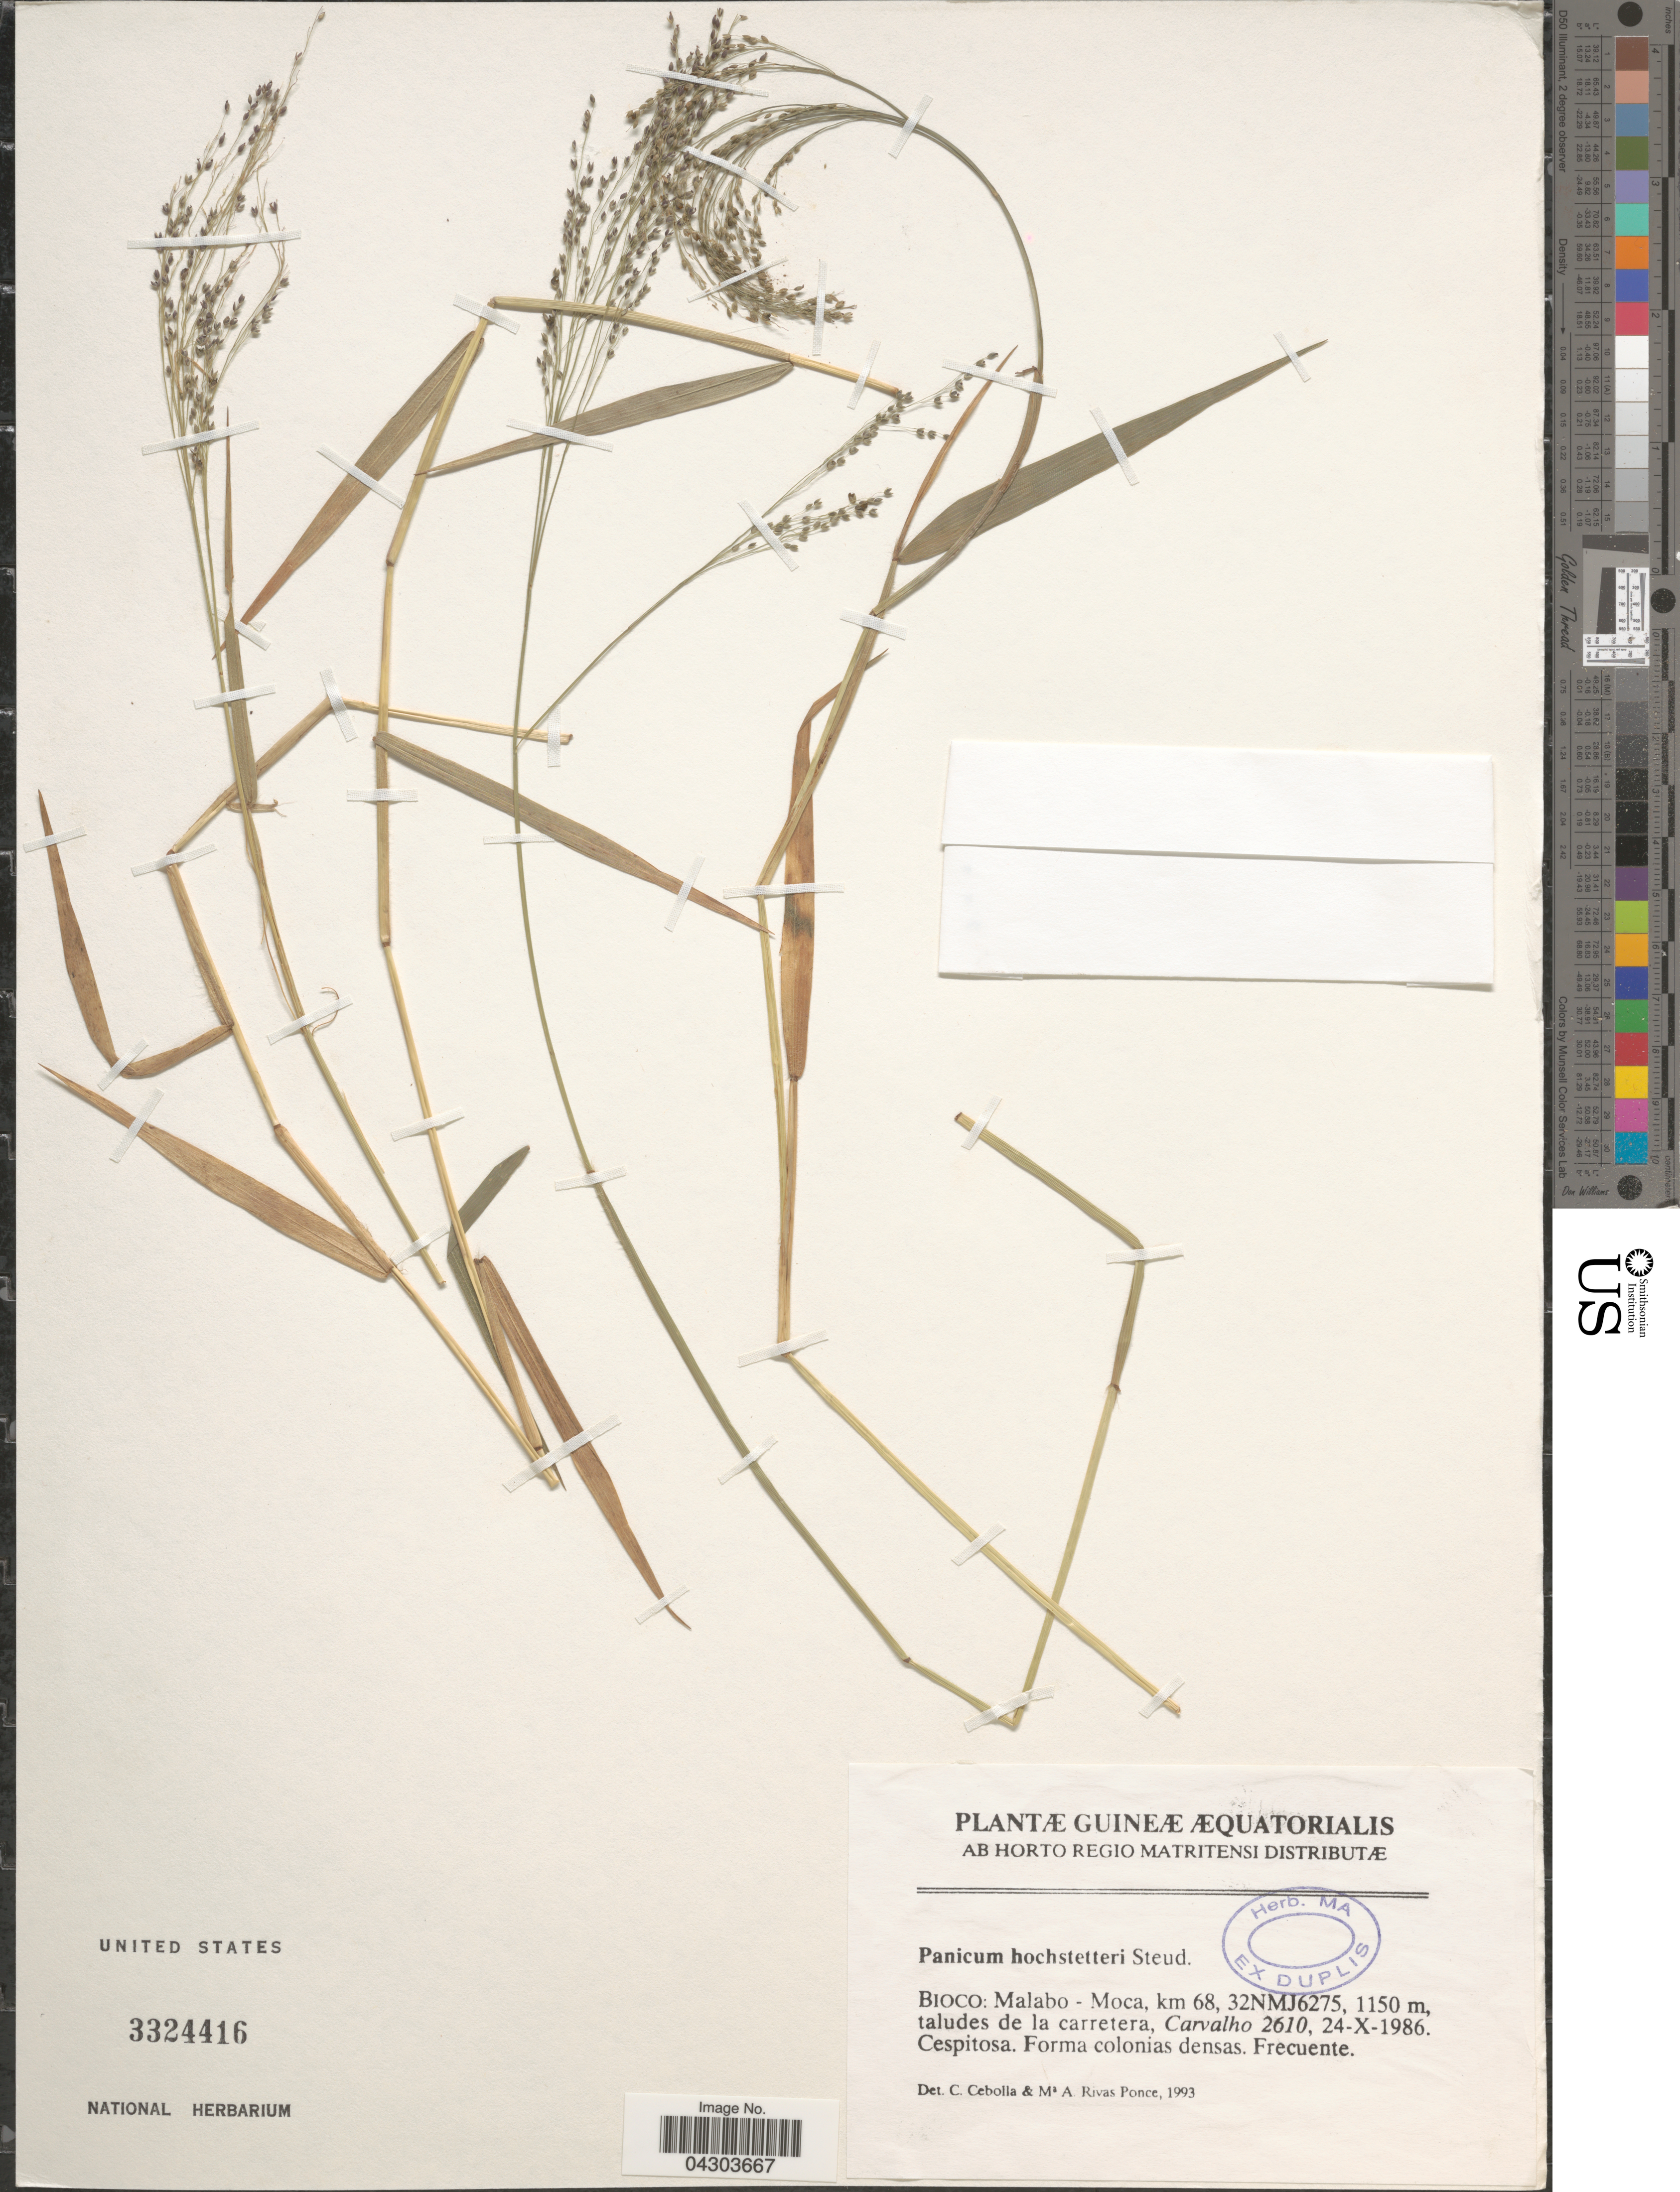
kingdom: Plantae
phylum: Tracheophyta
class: Liliopsida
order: Poales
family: Poaceae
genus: Panicum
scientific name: Panicum hochstetteri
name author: Steud.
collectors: Carvalho, --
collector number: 2610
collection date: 1986-10-24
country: Equatorial Guinea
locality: Guineæ Æquatorialis. Bioco: Malabo-Moca, km 68, 32NMJ6275, talus de la carretera.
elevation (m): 1150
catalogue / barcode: US 3324416